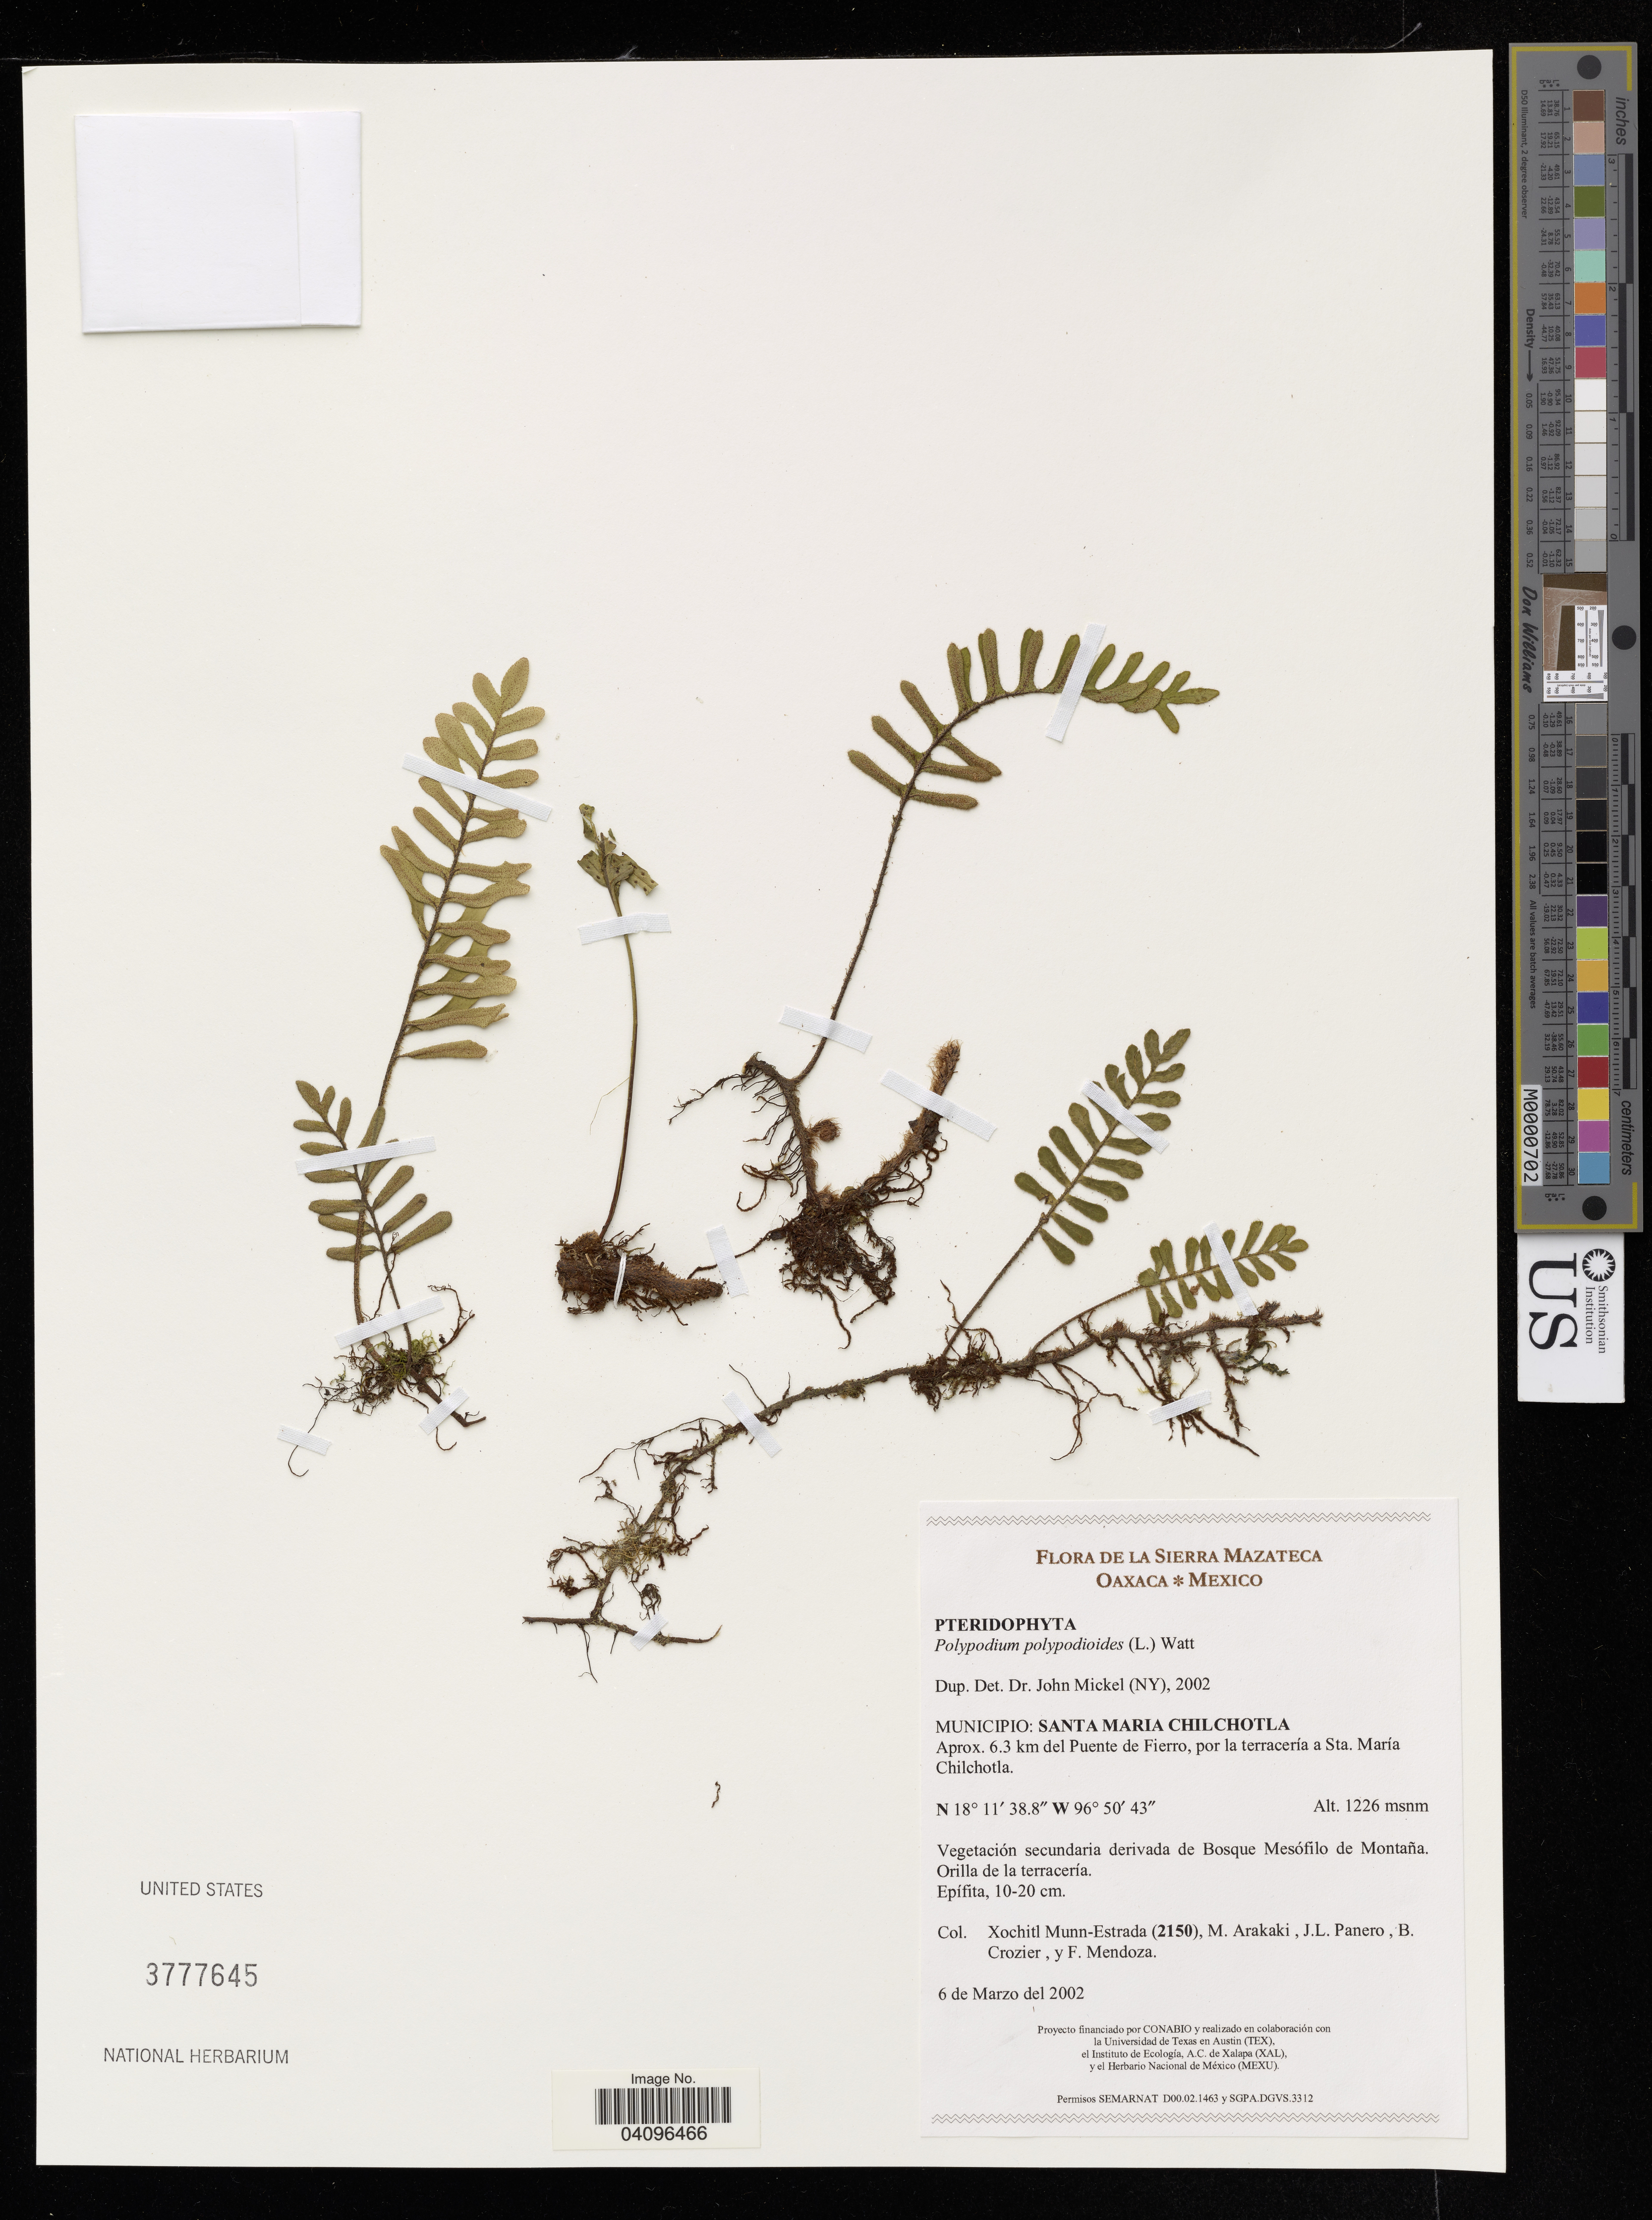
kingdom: Plantae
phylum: Tracheophyta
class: Polypodiopsida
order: Polypodiales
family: Polypodiaceae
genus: Polypodium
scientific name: Polypodium polypodioides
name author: (L.) Watt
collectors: X. Munn-Estrada, M. Arakaki, J. Panero E. & B. Crozier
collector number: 2150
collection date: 2002-03-06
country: Mexico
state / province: Oaxaca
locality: Municipio: Santa Maria Chilchotla, Aprox. 6.3 km del Puente de Fierro, por la terraciería a Sta. María Chilchotla.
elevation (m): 1226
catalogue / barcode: US 3777654